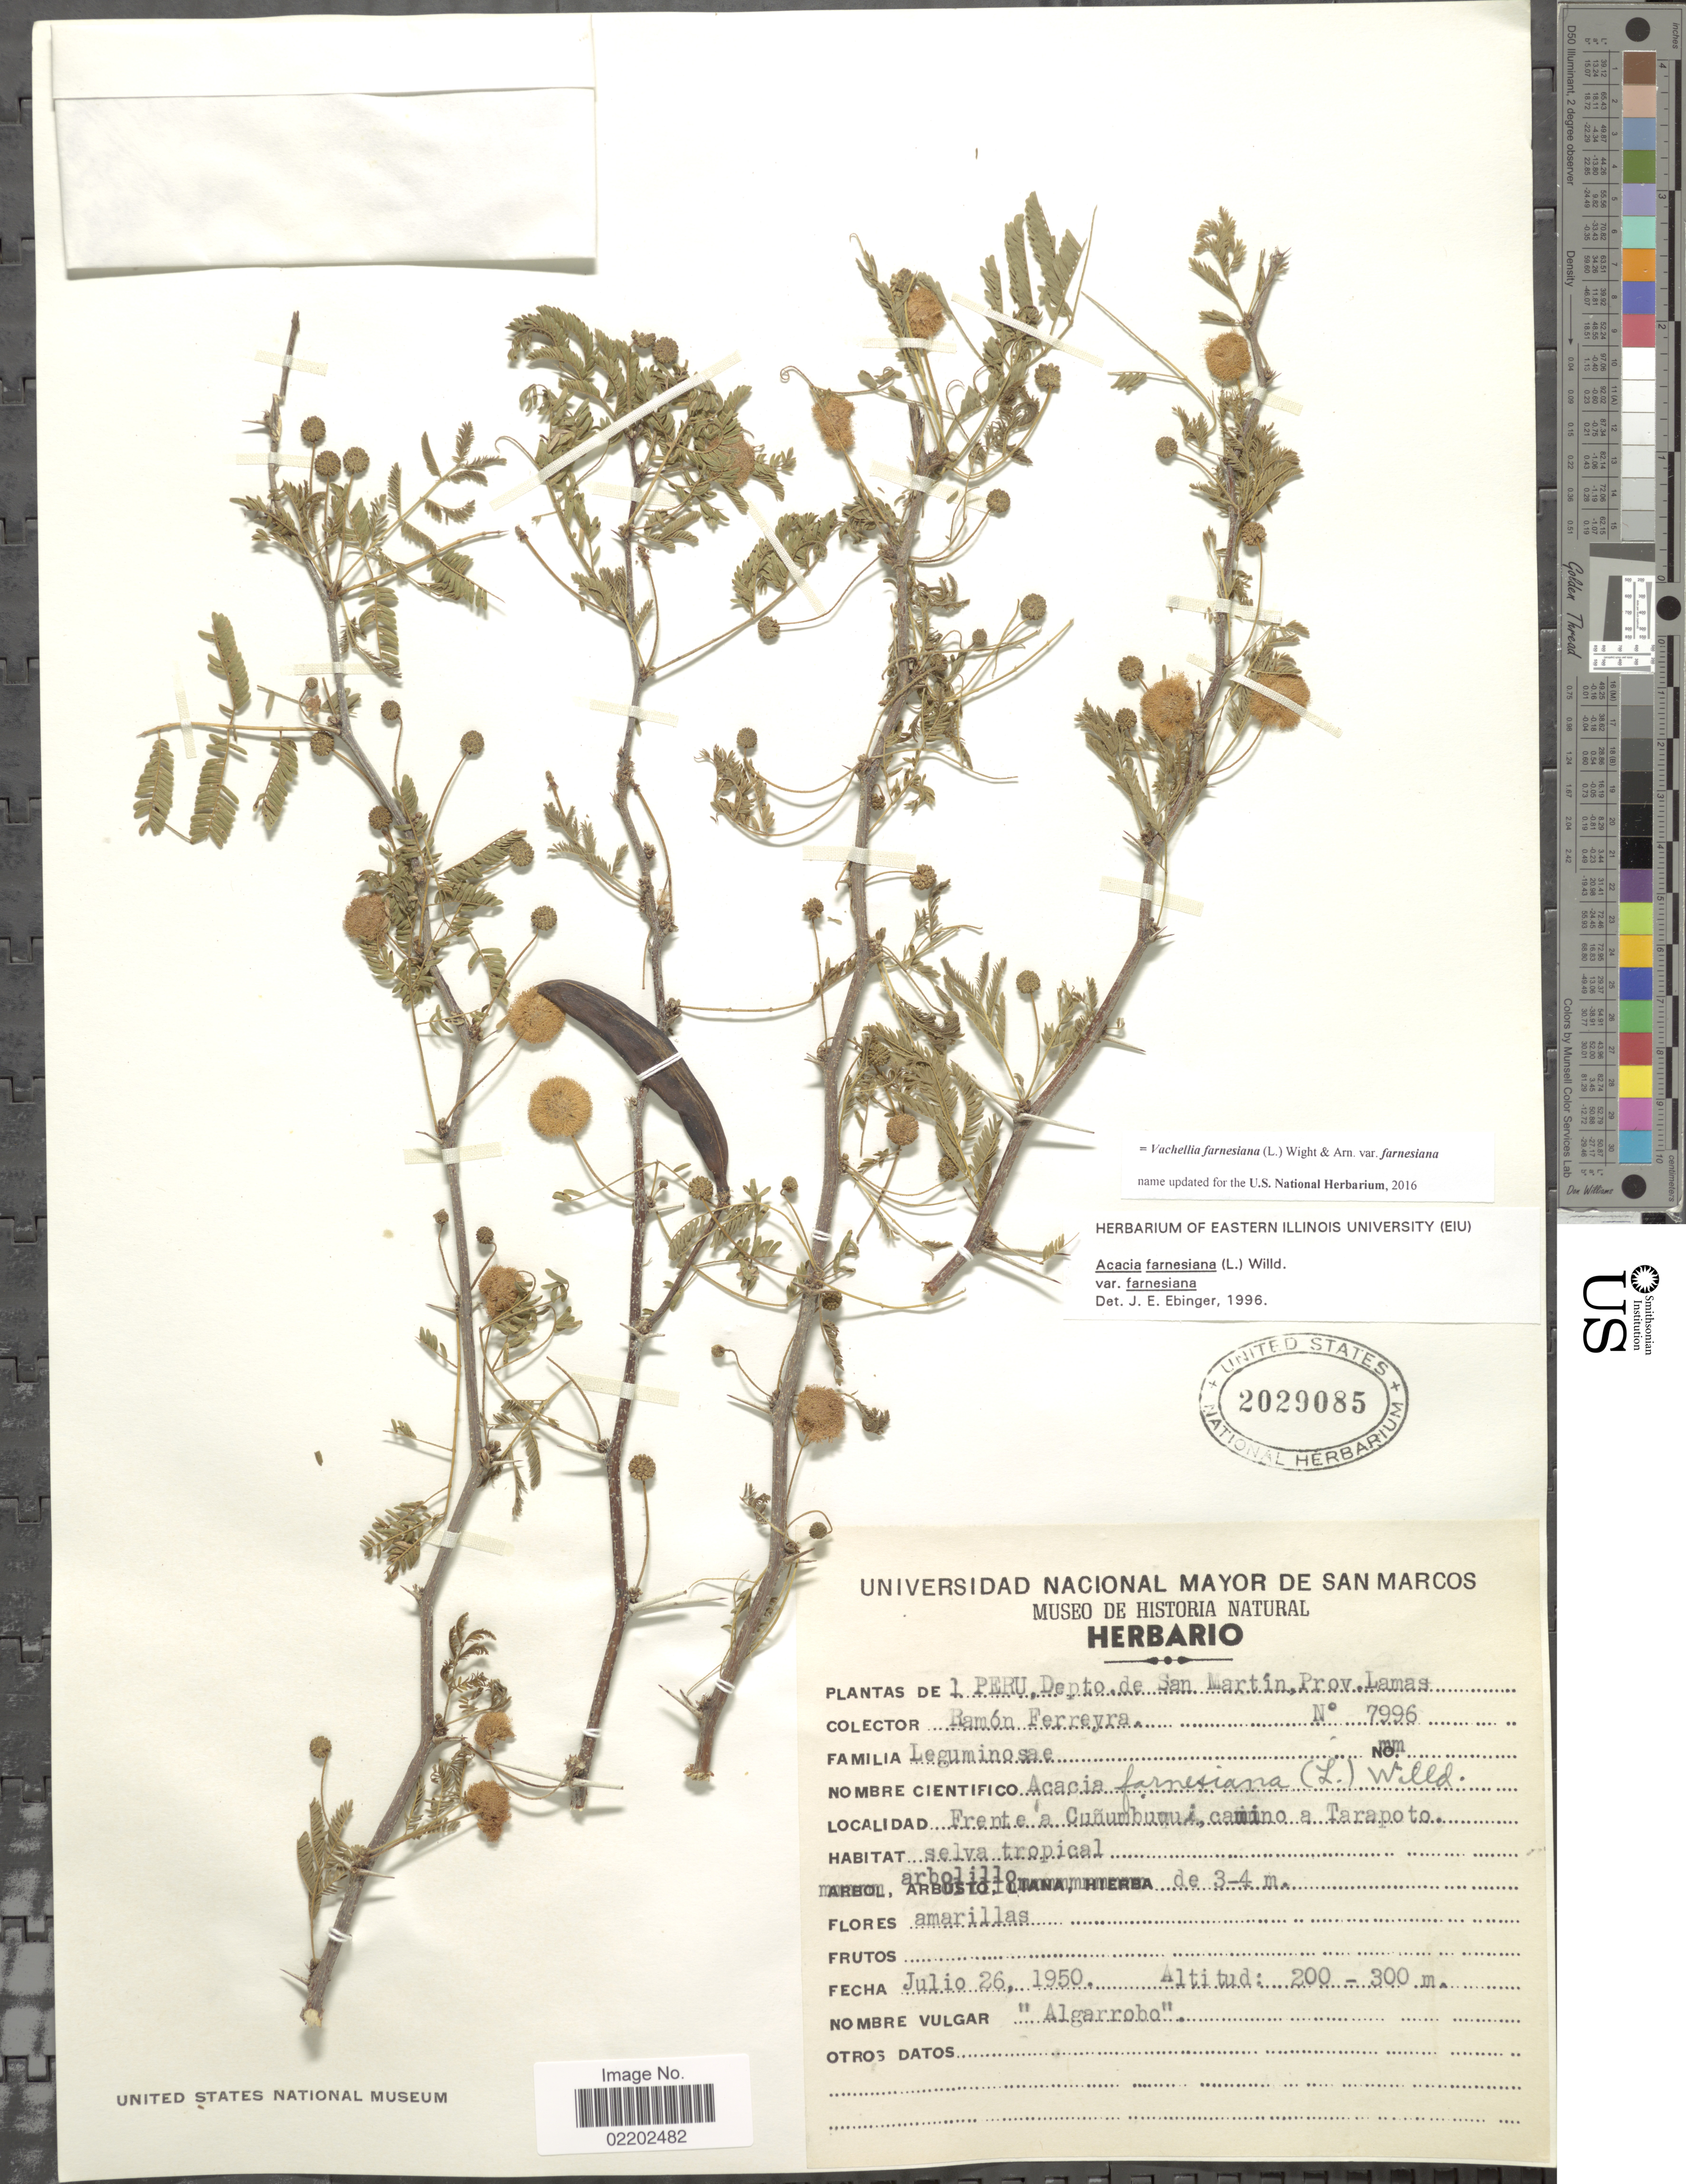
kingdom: Plantae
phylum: Tracheophyta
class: Magnoliopsida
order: Fabales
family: Fabaceae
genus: Vachellia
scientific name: Vachellia farnesiana var. farnesiana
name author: (L.) Wight & Arn.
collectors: R. A. Ferreyra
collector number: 7996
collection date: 1950-07-26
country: Peru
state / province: San Martín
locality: Selva tropical, frente a Cuñumbuqui, camino a Tarapoto, Prov. Lamas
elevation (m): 200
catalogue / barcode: US 2029085